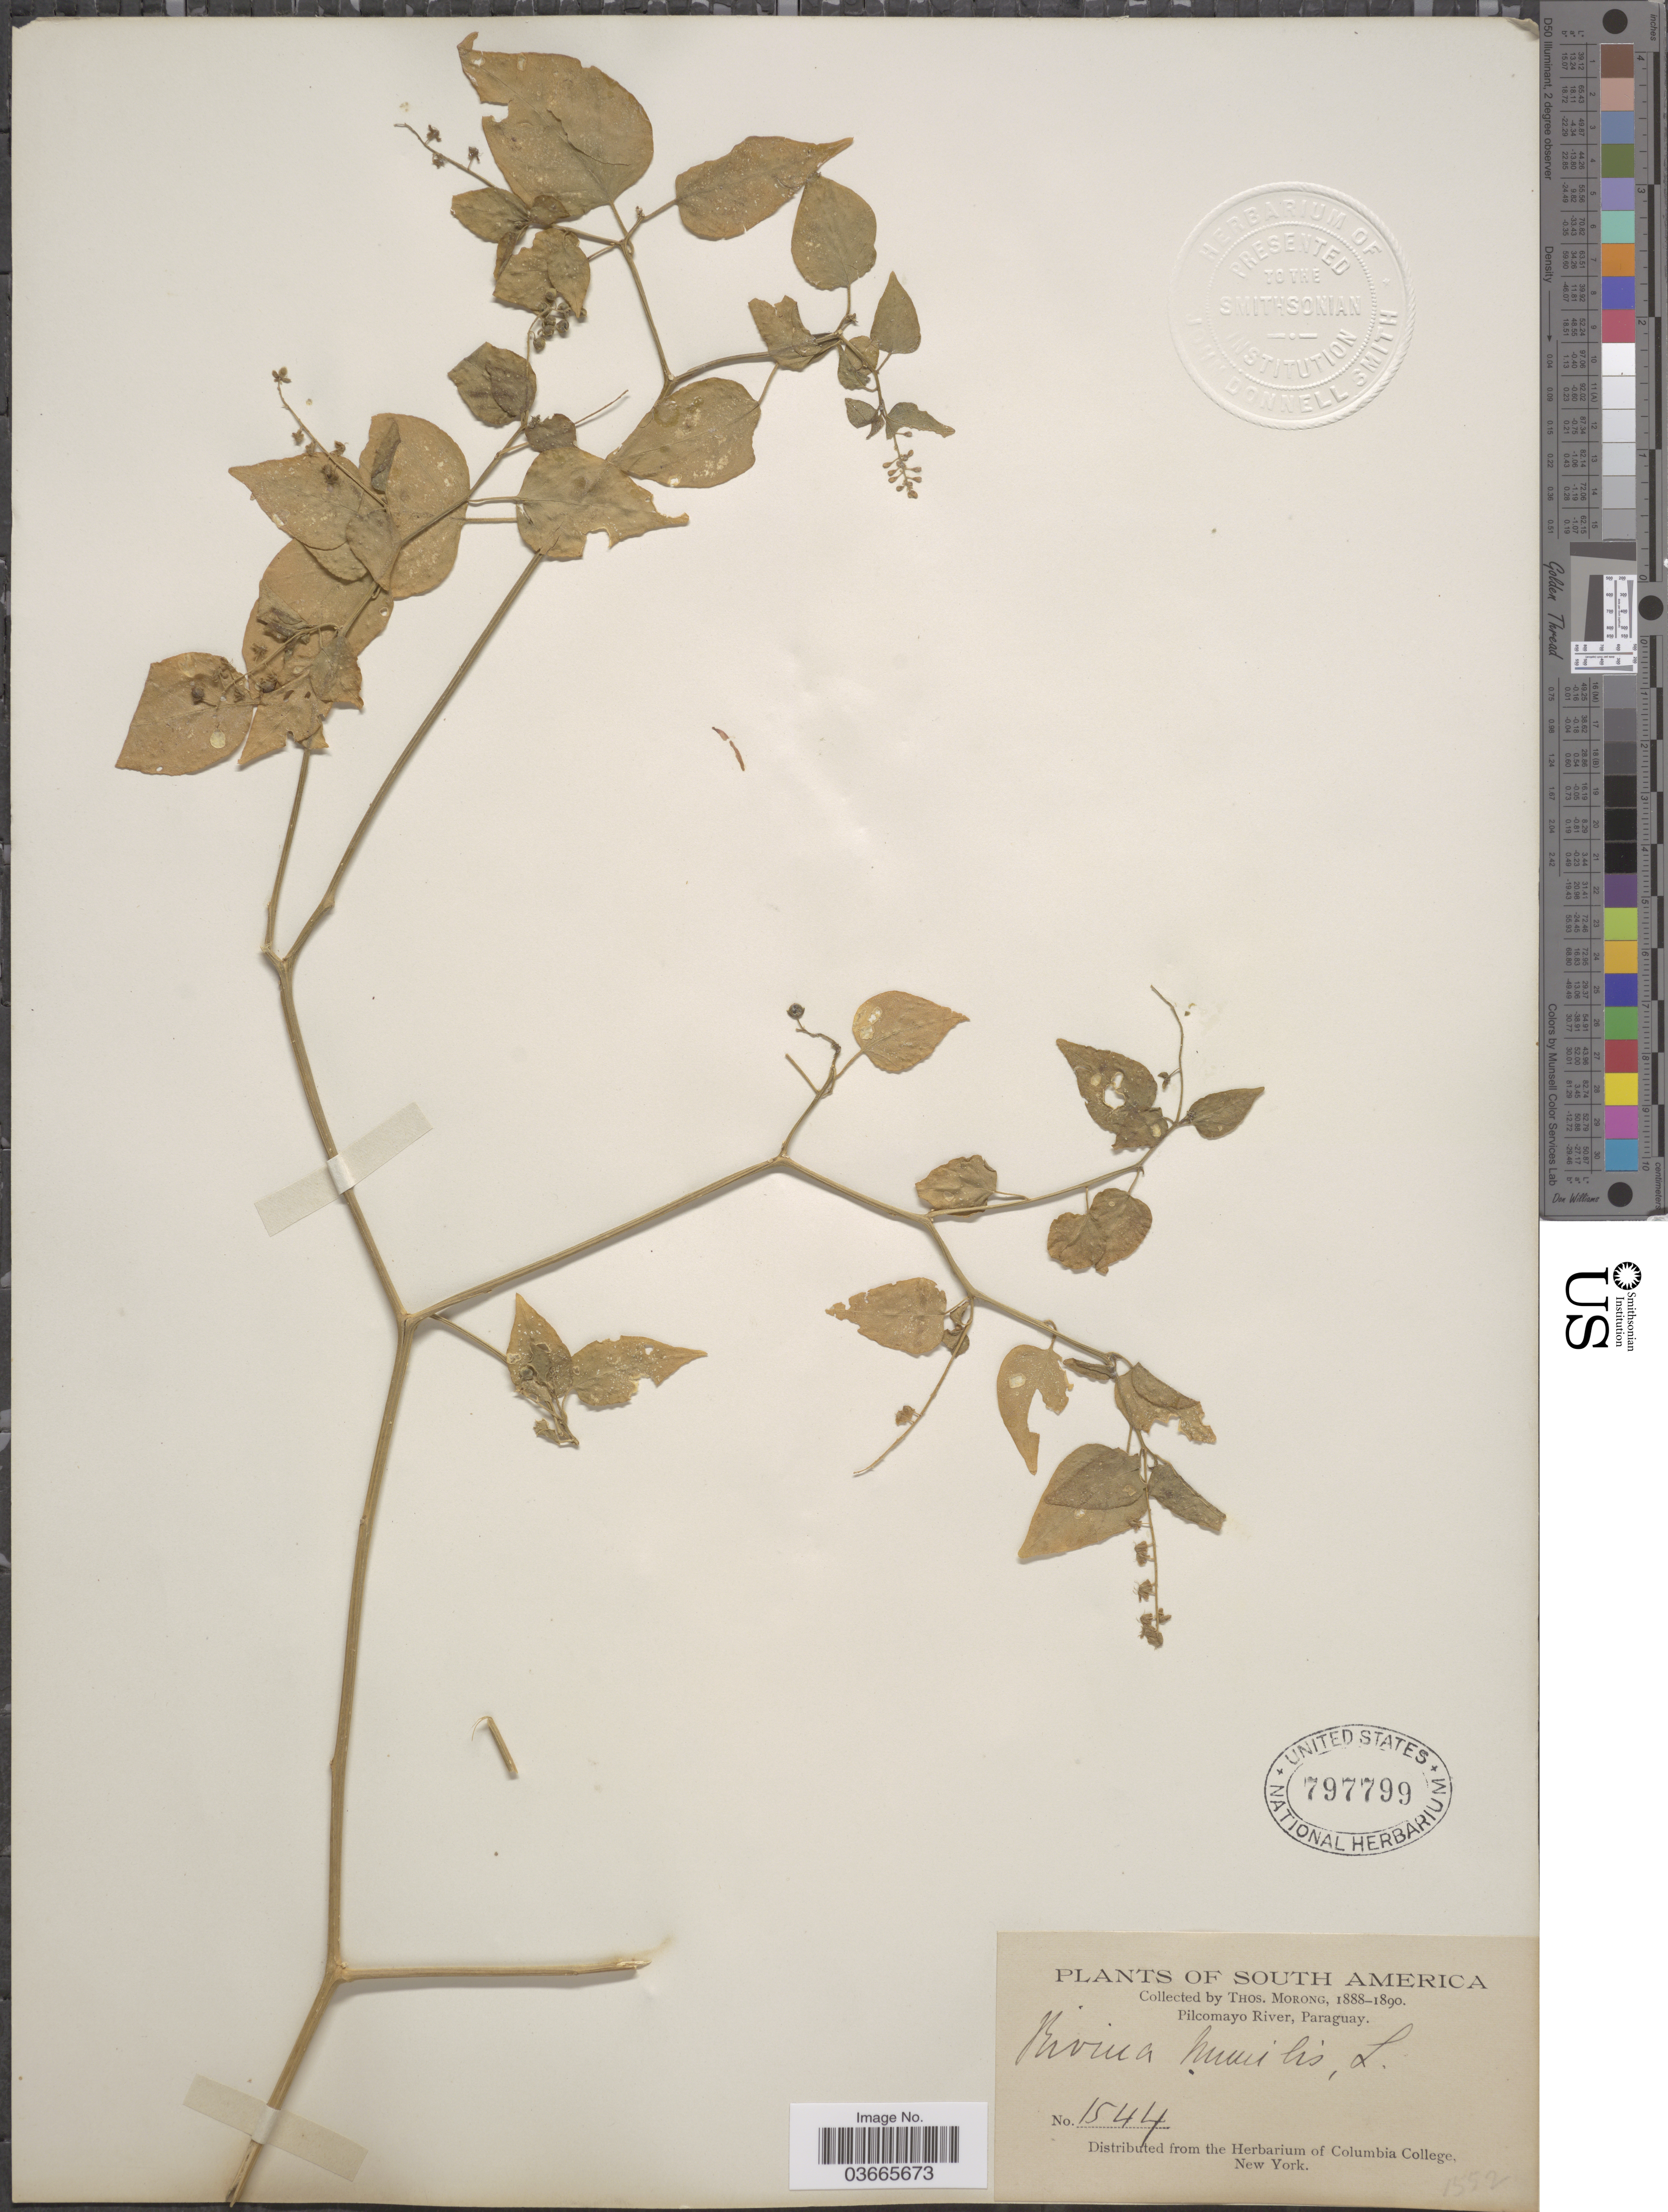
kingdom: Plantae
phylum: Tracheophyta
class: Magnoliopsida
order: Caryophyllales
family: Phytolaccaceae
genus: Rivina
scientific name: Rivina humilis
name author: L.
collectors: ex herb. T. Morong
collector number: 1544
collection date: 1888/1890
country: Paraguay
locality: Pilcomayo River.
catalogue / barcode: US 797799